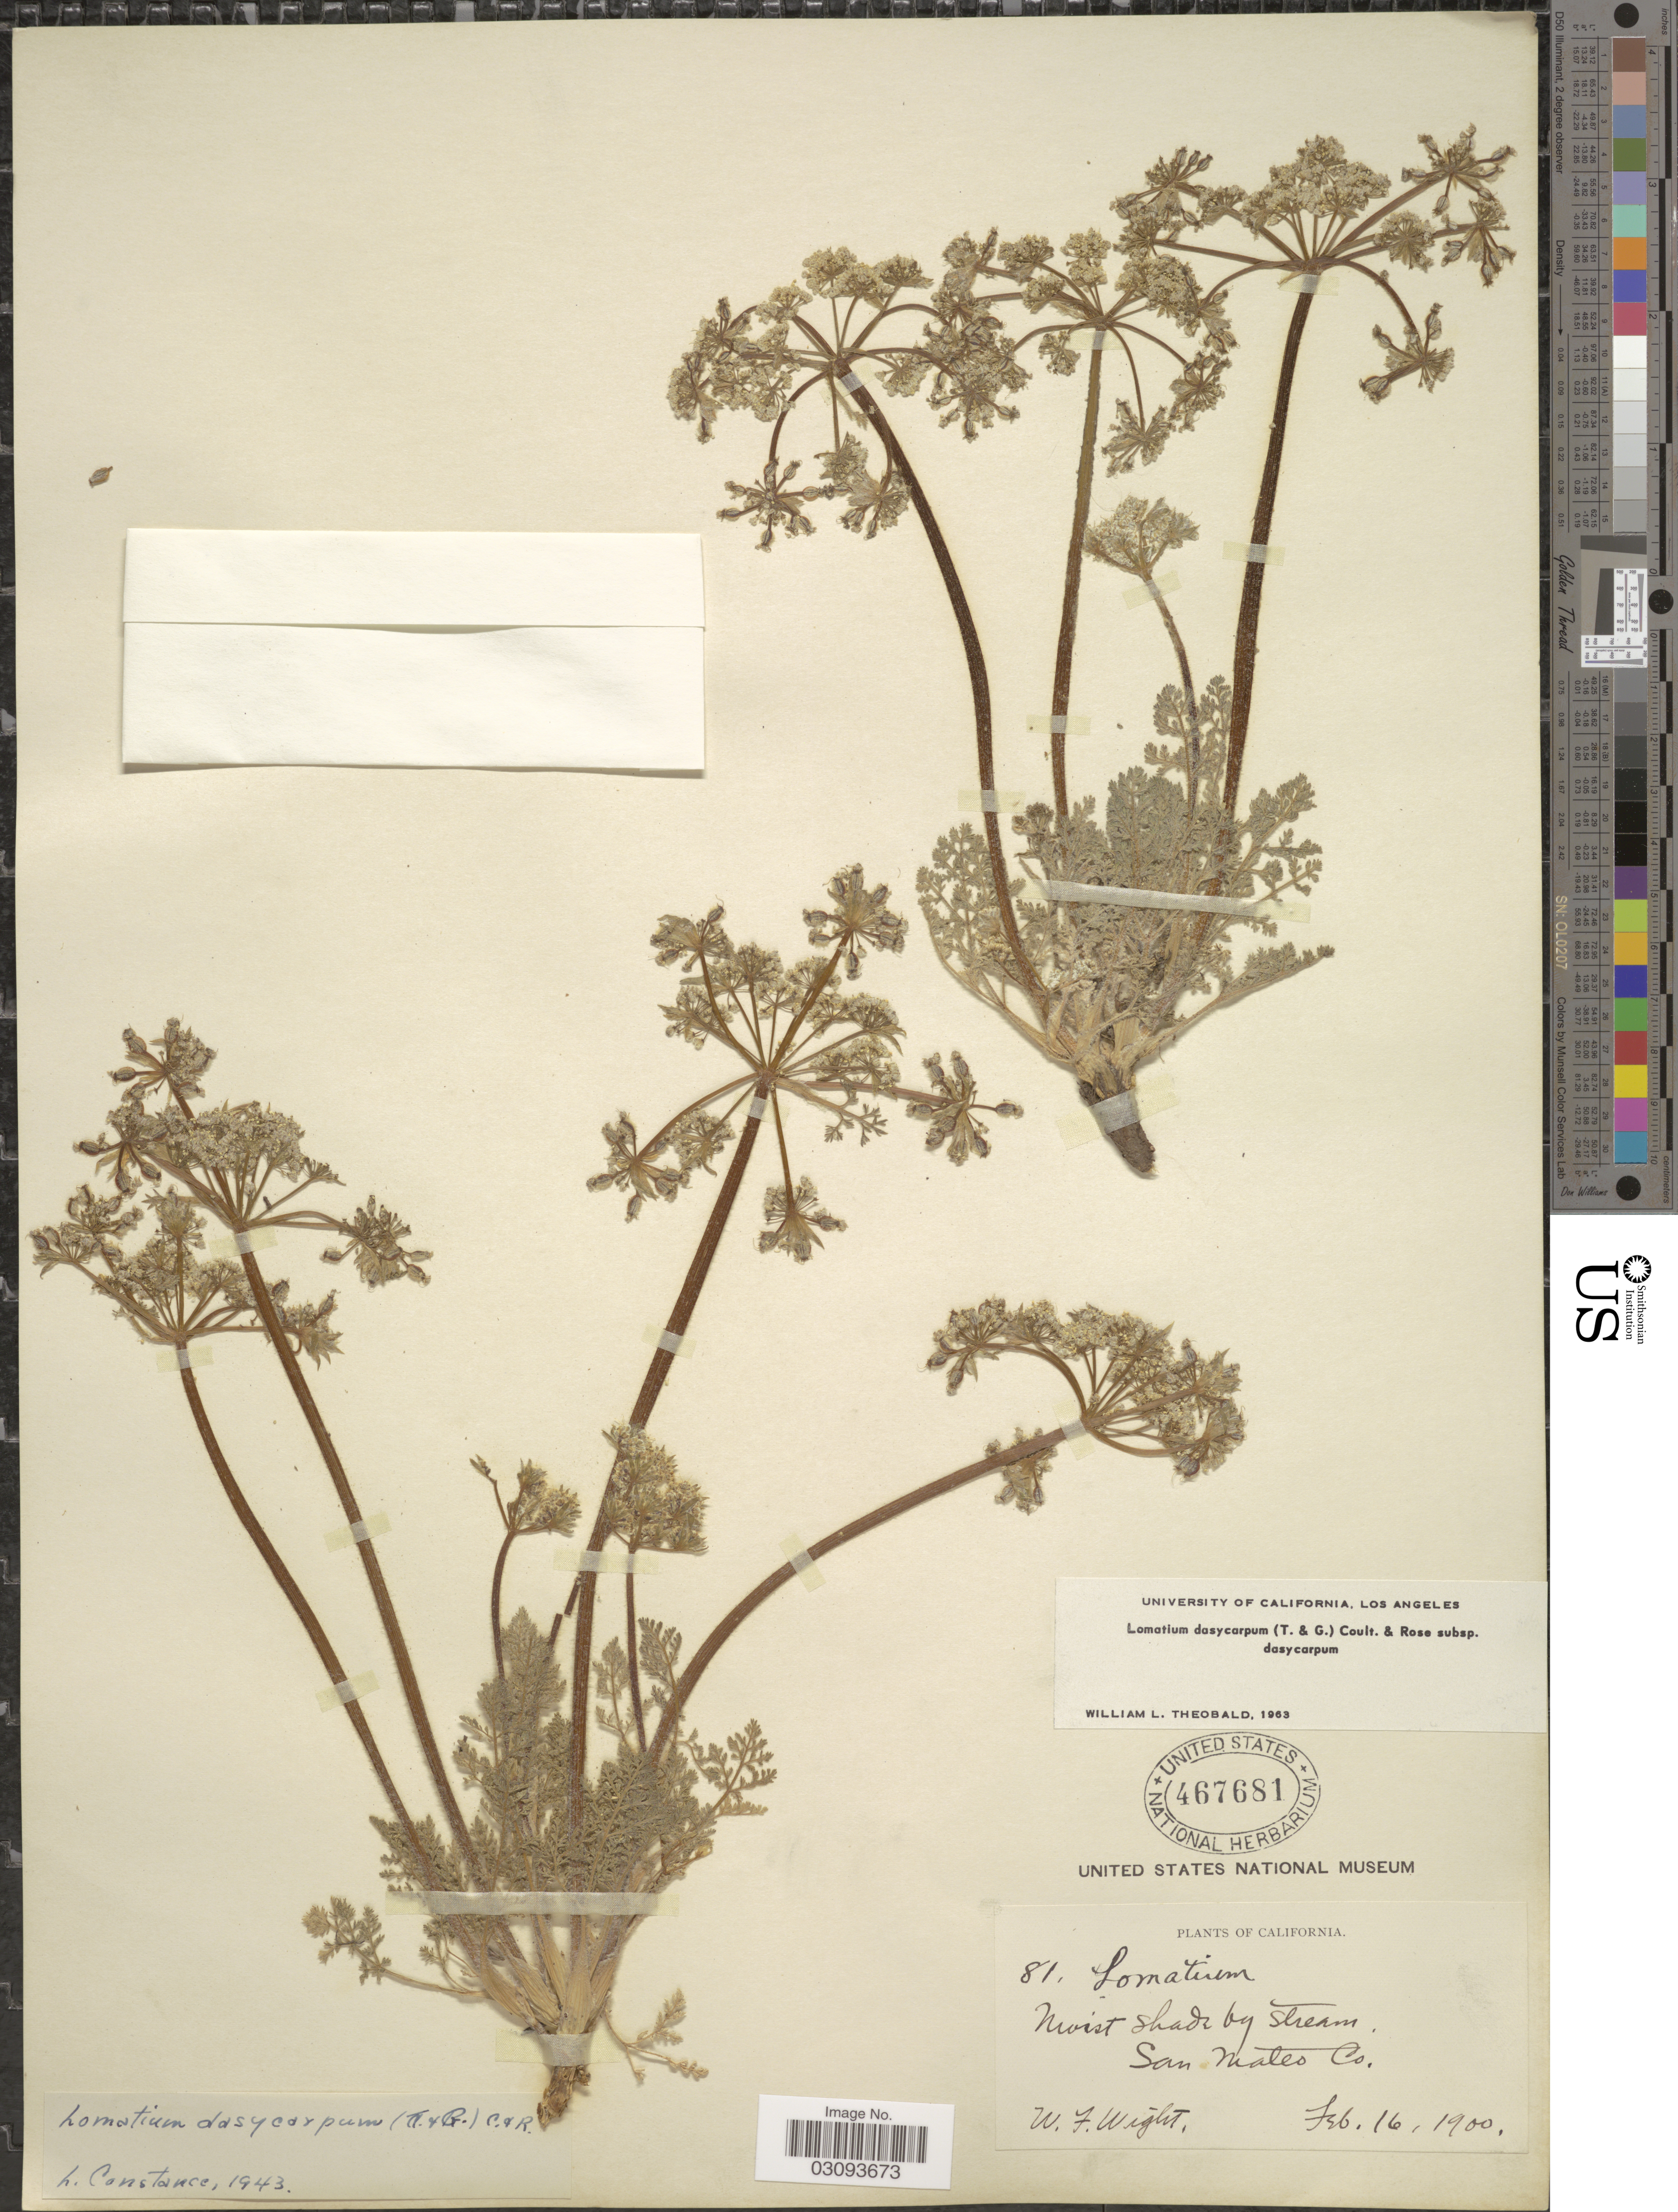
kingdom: Plantae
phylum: Tracheophyta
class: Magnoliopsida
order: Apiales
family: Apiaceae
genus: Lomatium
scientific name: Lomatium dasycarpum subsp. dasycarpum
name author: (Torr.) J.M. Coult. & Rose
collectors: W. F. Wright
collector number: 81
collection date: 1900-02-16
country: United States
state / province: California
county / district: San Mateo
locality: Moist shade by stream. San Mateo Co.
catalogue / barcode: US 467681